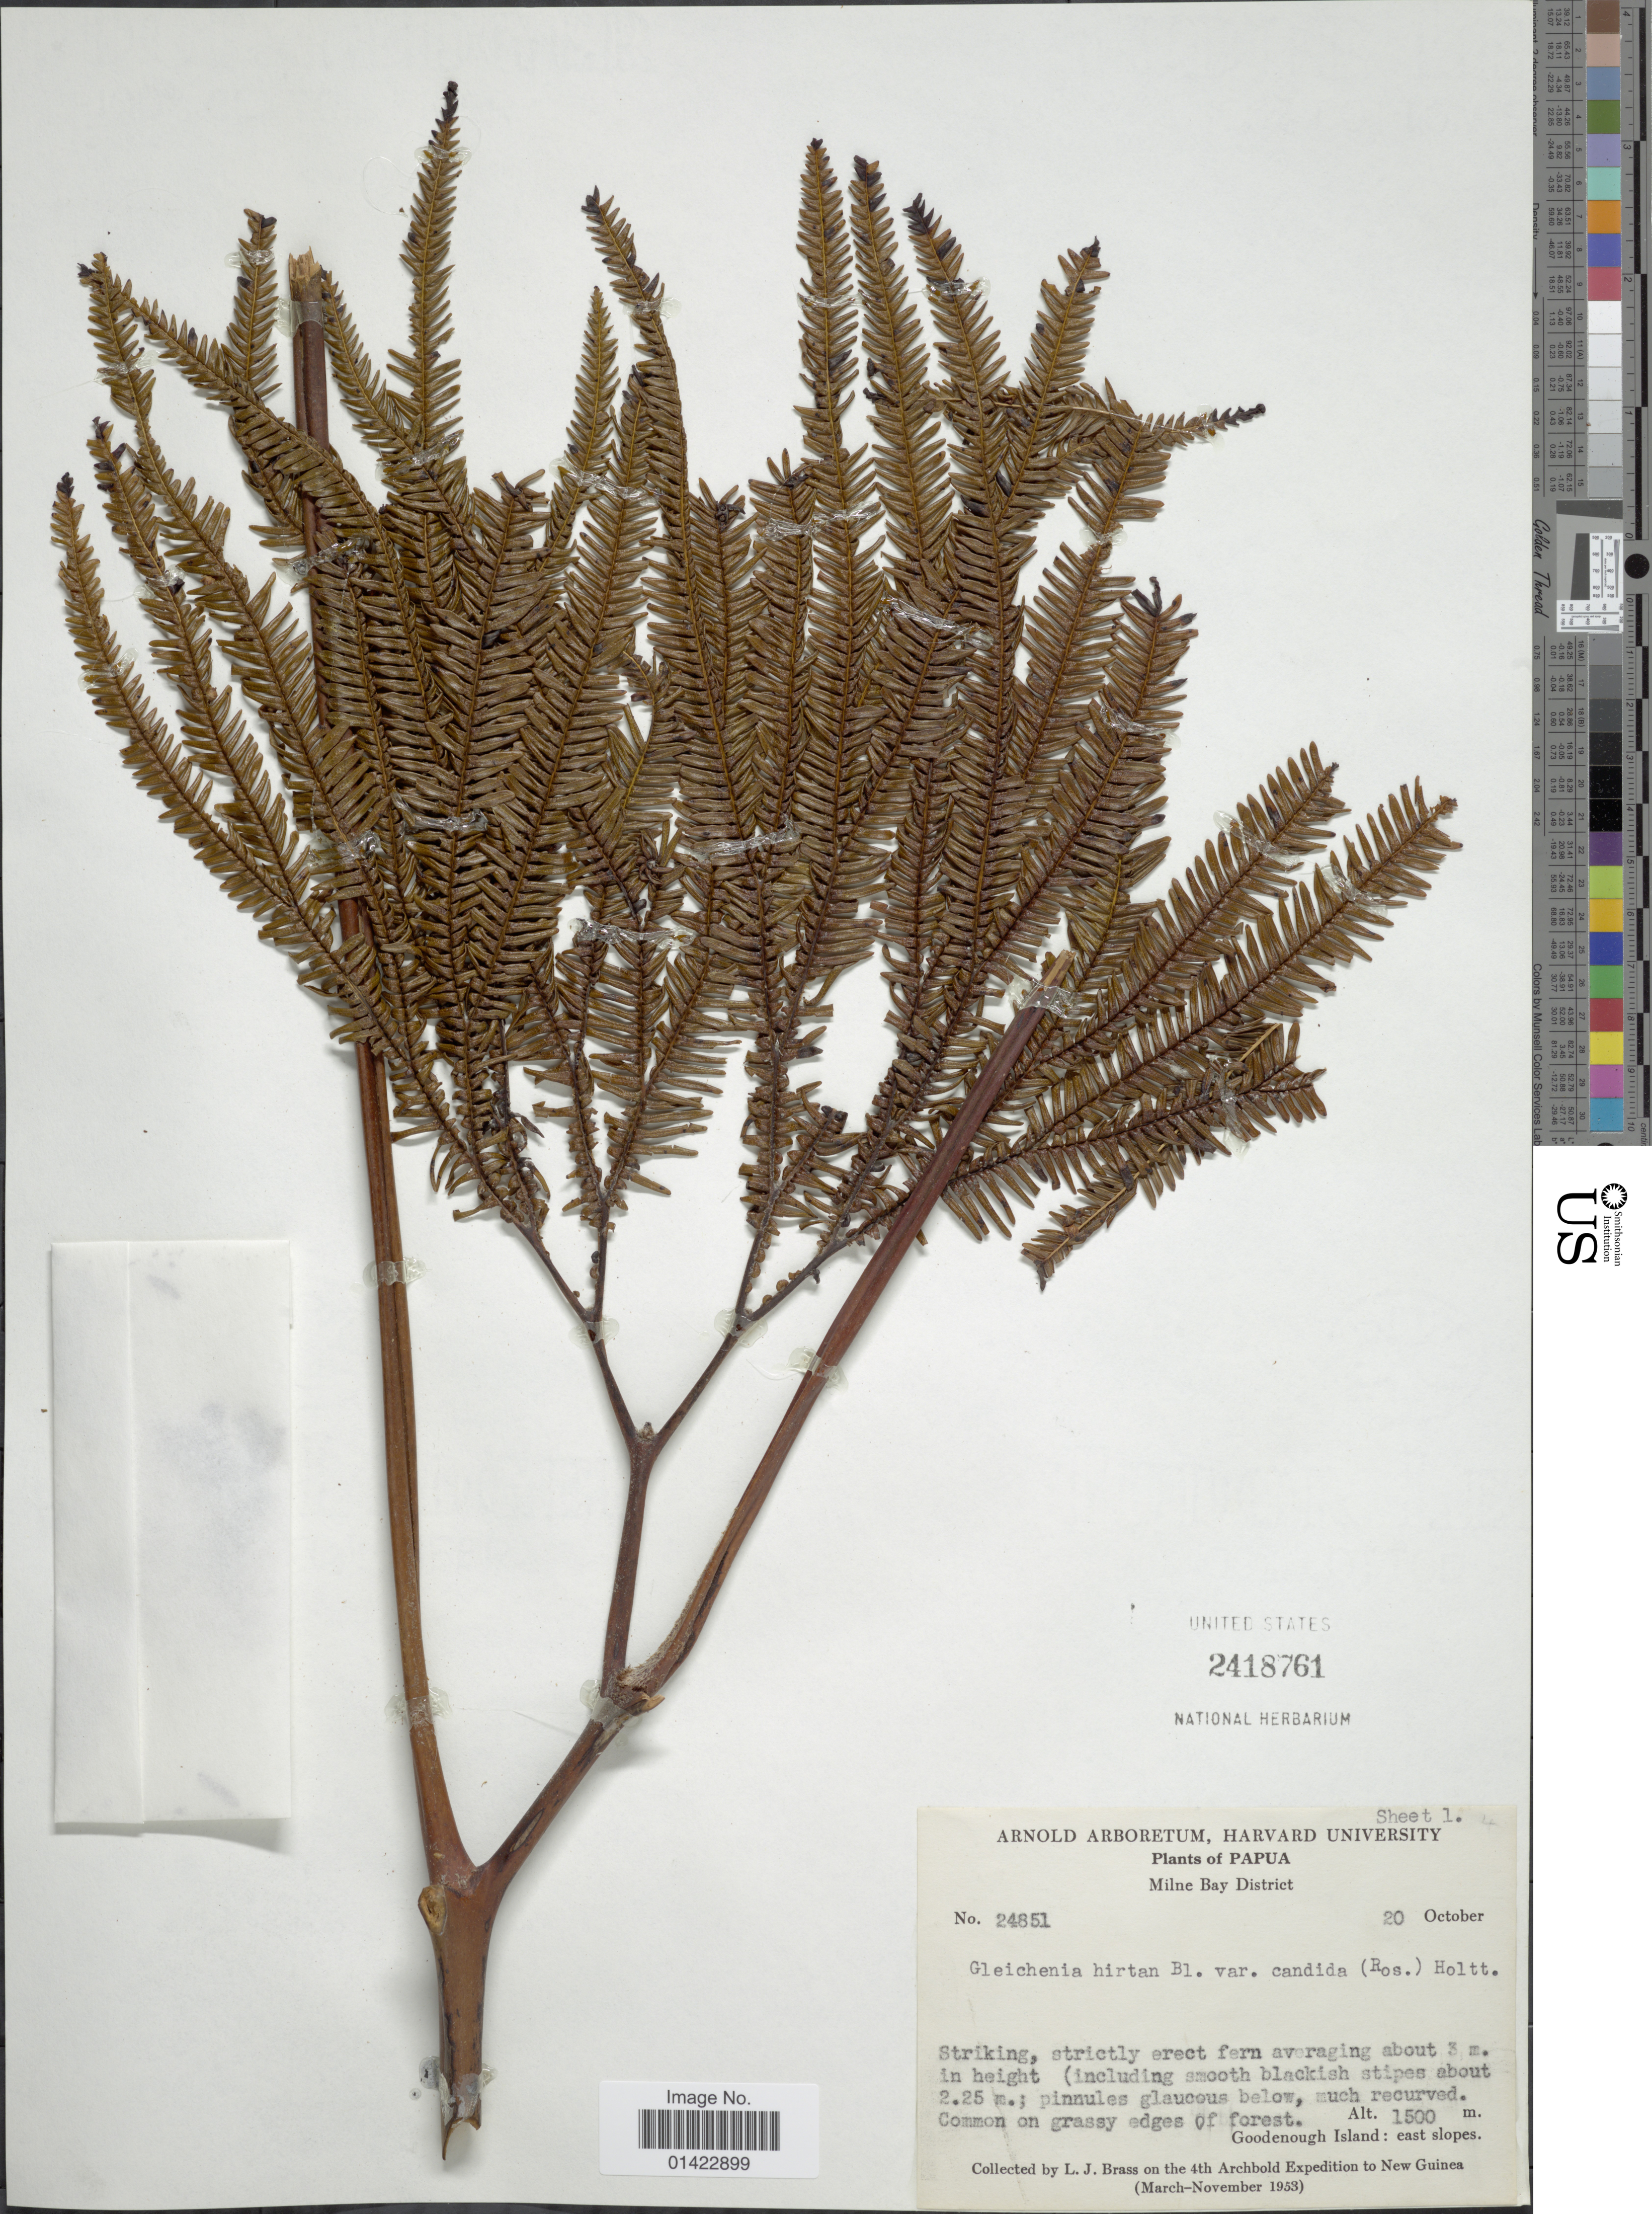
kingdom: Plantae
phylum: Tracheophyta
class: Polypodiopsida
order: Gleicheniales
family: Gleicheniaceae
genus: Sticherus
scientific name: Sticherus hirtus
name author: (Blume) Ching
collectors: L. J. Brass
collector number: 24851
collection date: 1953-10-20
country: Papua New Guinea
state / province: Milne Bay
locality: Goodenough Island; east slopes. New Guinea.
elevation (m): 1500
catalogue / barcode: US 2418761